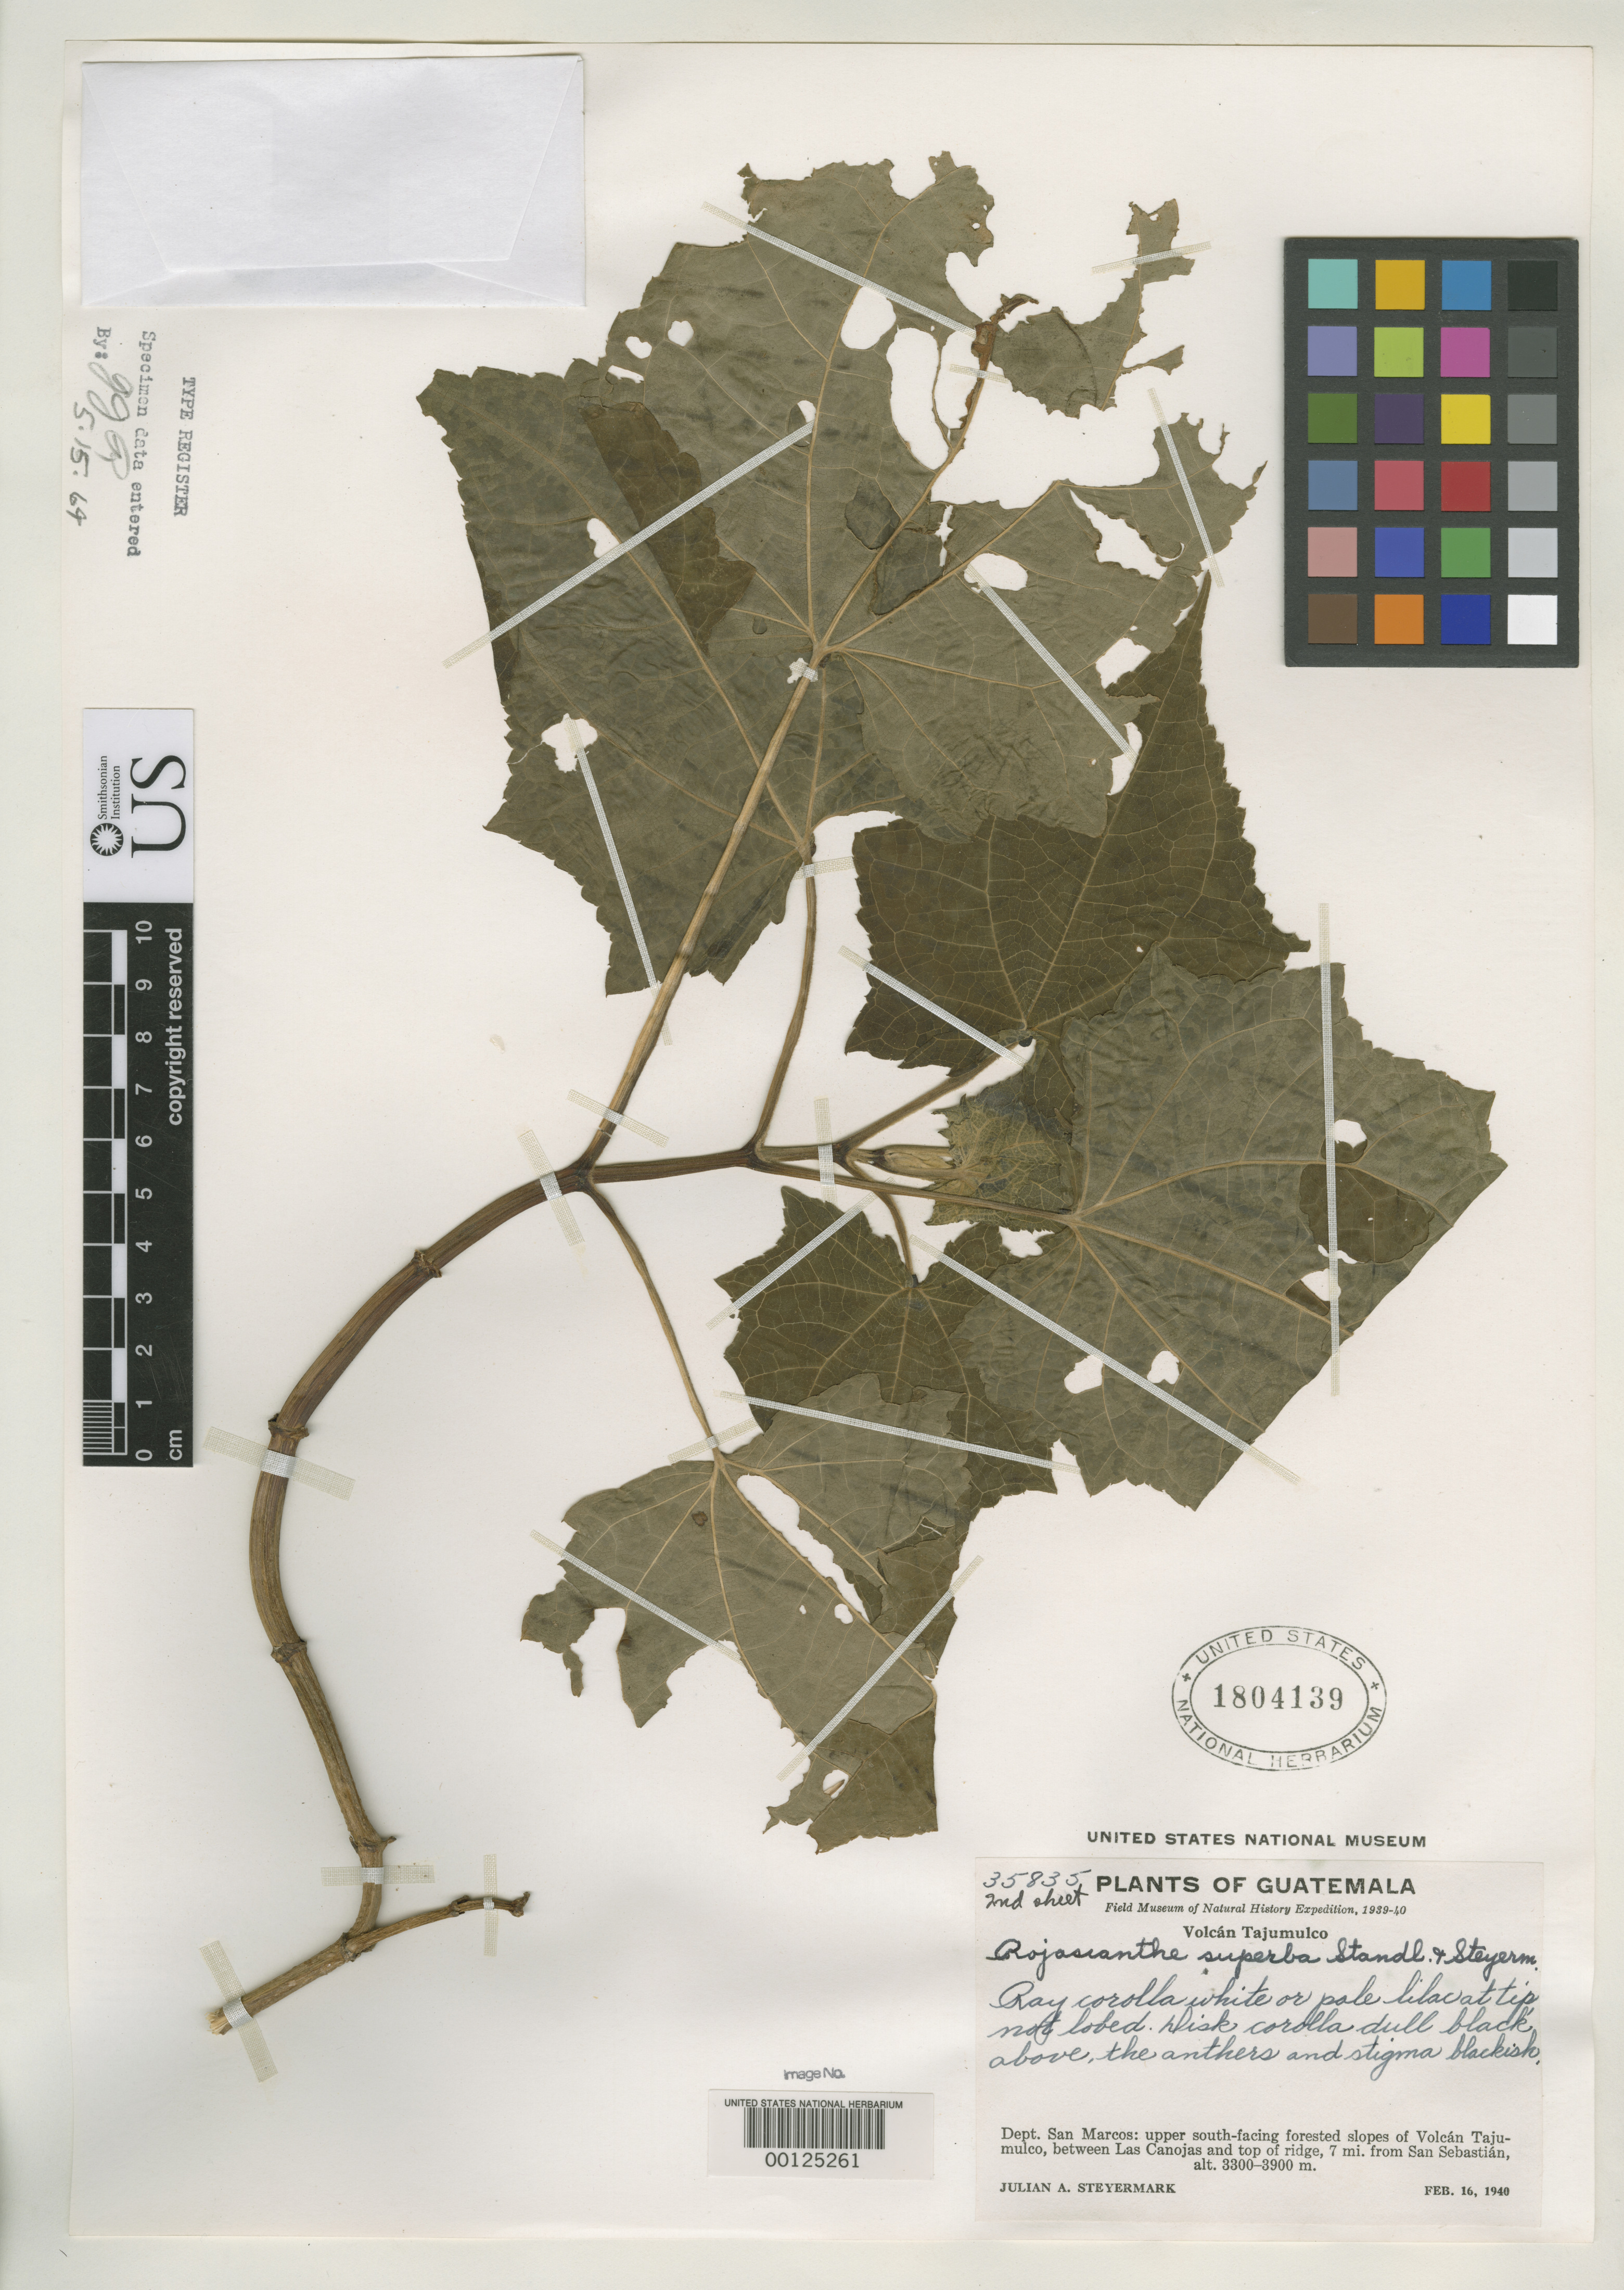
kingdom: Plantae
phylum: Tracheophyta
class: Magnoliopsida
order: Asterales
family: Asteraceae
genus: Rojasianthe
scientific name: Rojasianthe superba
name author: Standl. & Steyerm.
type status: Isotype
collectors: J. Steyermark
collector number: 35835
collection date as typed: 16 Feb 1940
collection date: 1940-02-16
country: Guatemala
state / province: San Marcos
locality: Volcan de La Tajumulco, 7 mi from San Sebastian.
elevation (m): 3300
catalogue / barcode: US 1804139